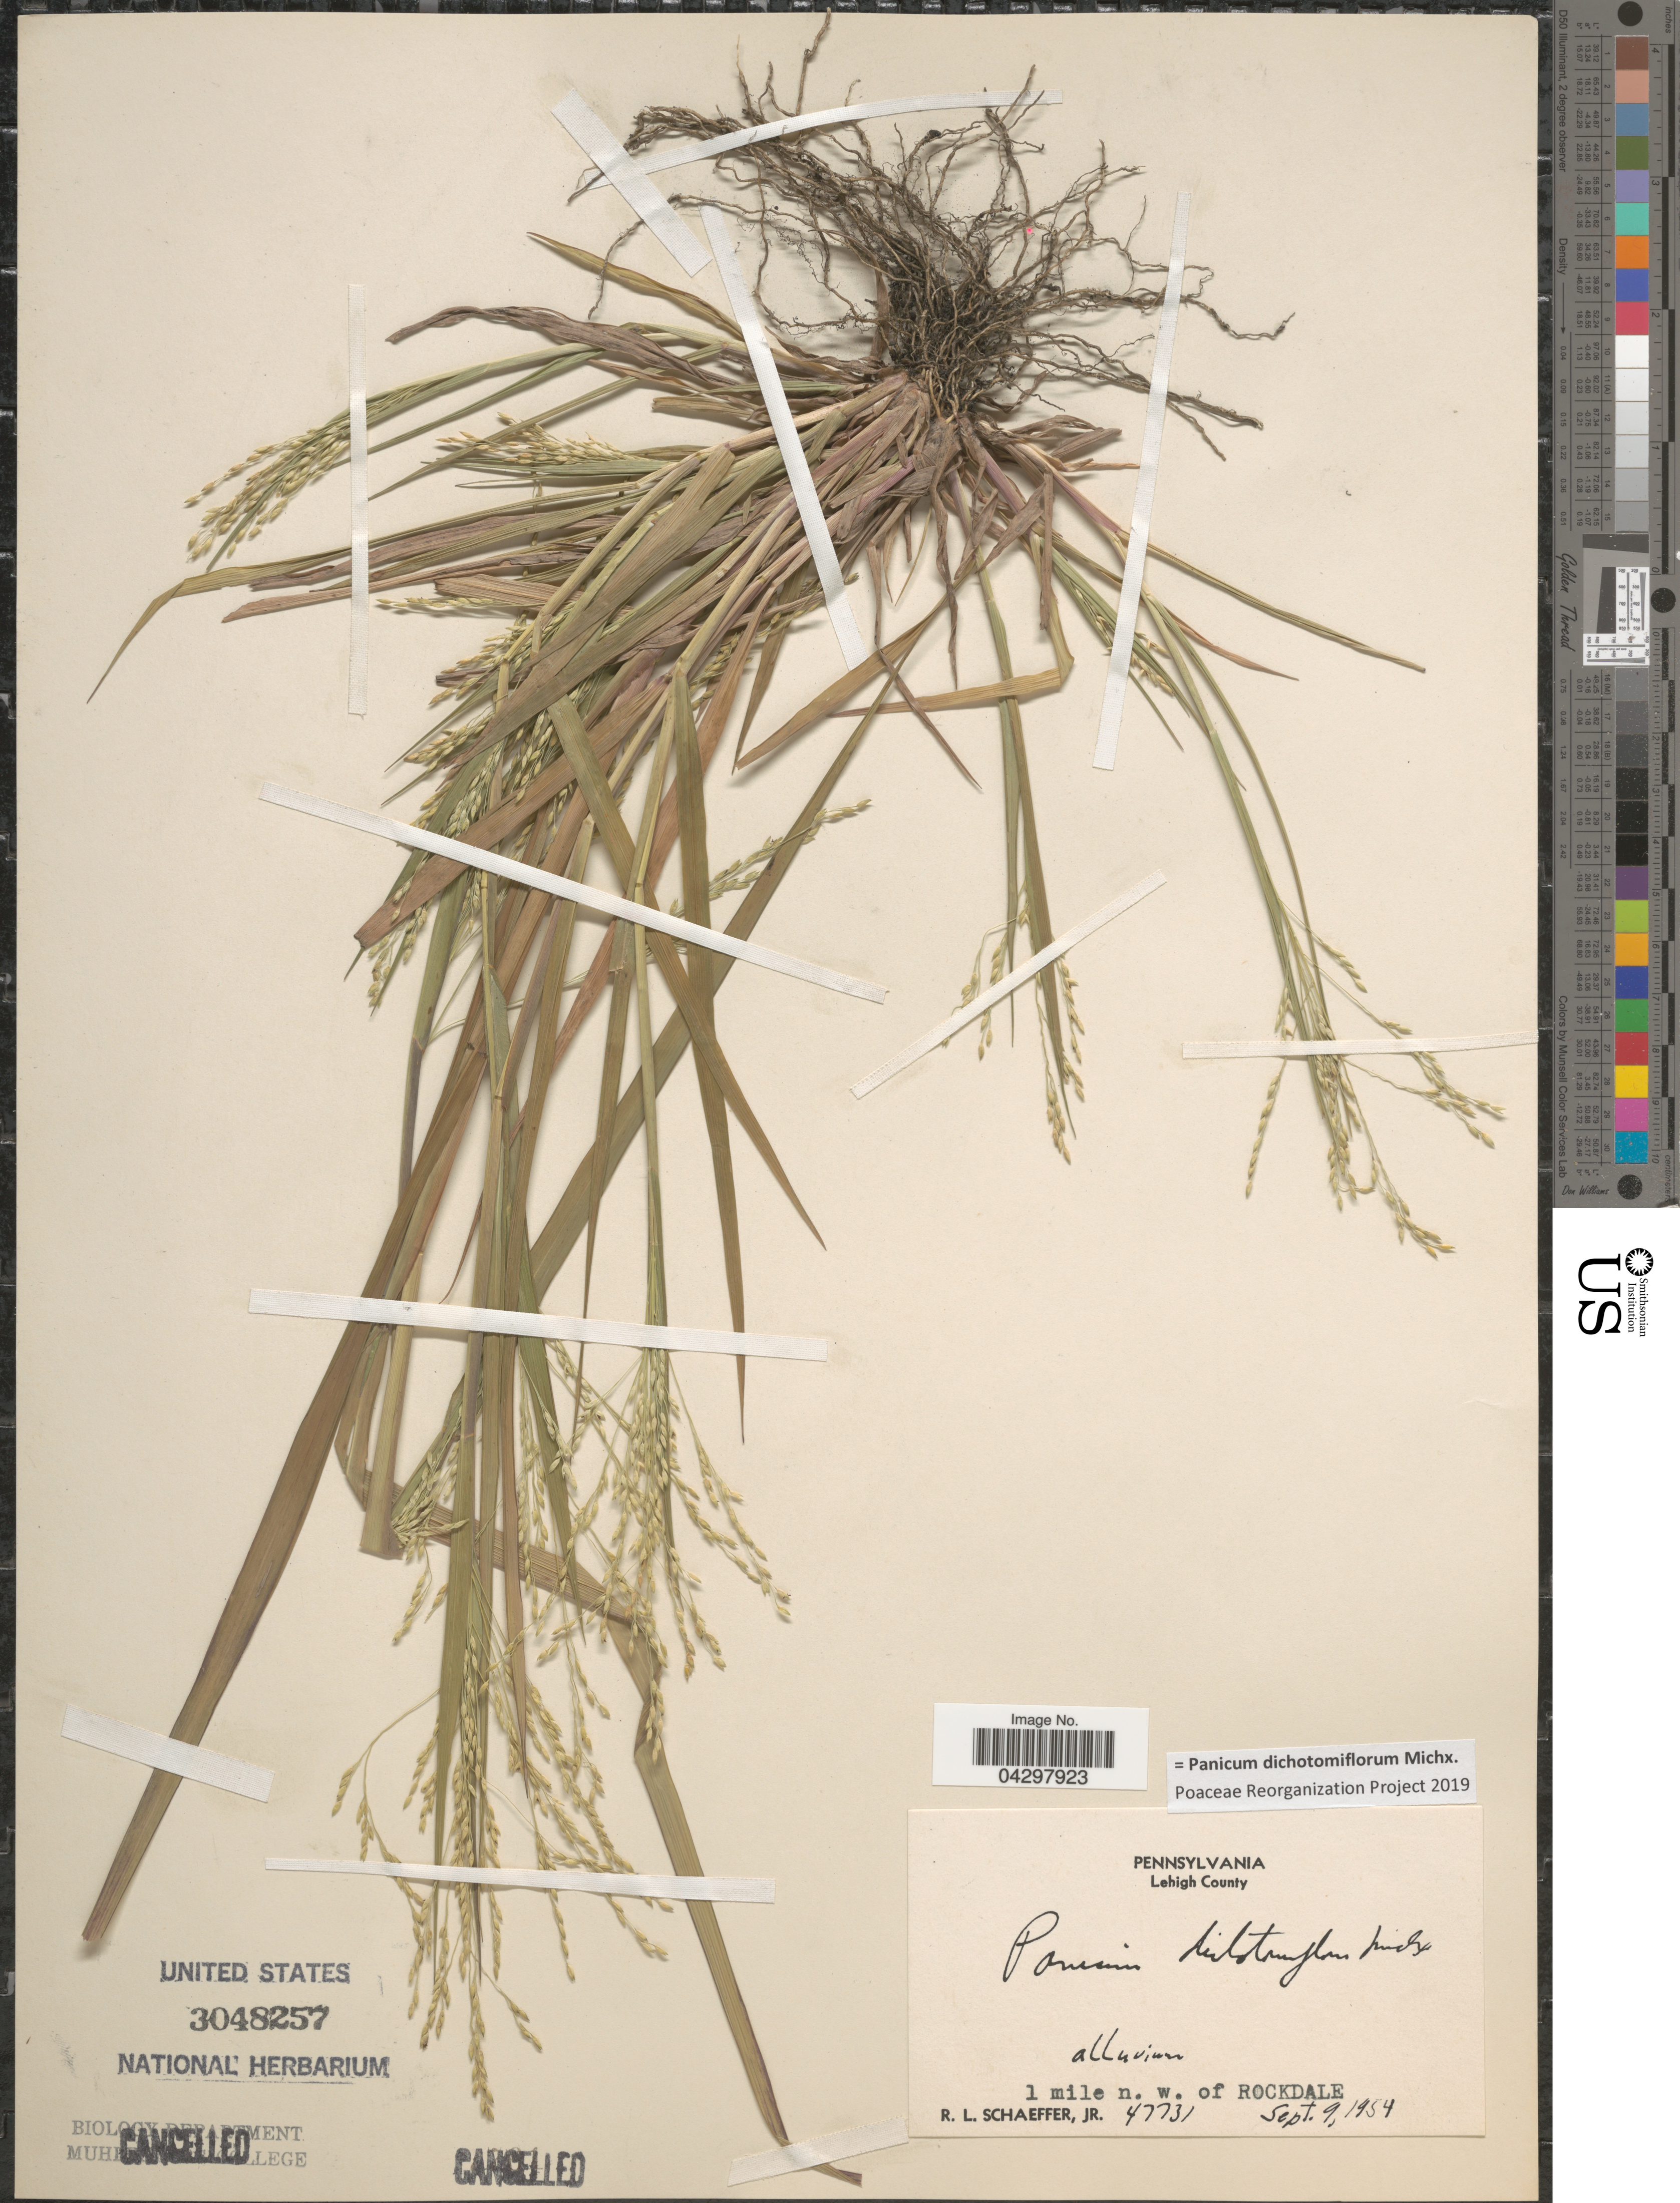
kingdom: Plantae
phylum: Tracheophyta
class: Liliopsida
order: Poales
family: Poaceae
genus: Panicum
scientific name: Panicum dichotomiflorum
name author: Michx.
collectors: R. L. Schaeffer Jr.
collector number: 47731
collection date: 1954-09-09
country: United States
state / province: Pennsylvania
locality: Lehigh County. 1 mile n. w. of Rockdale.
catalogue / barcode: US 3048257